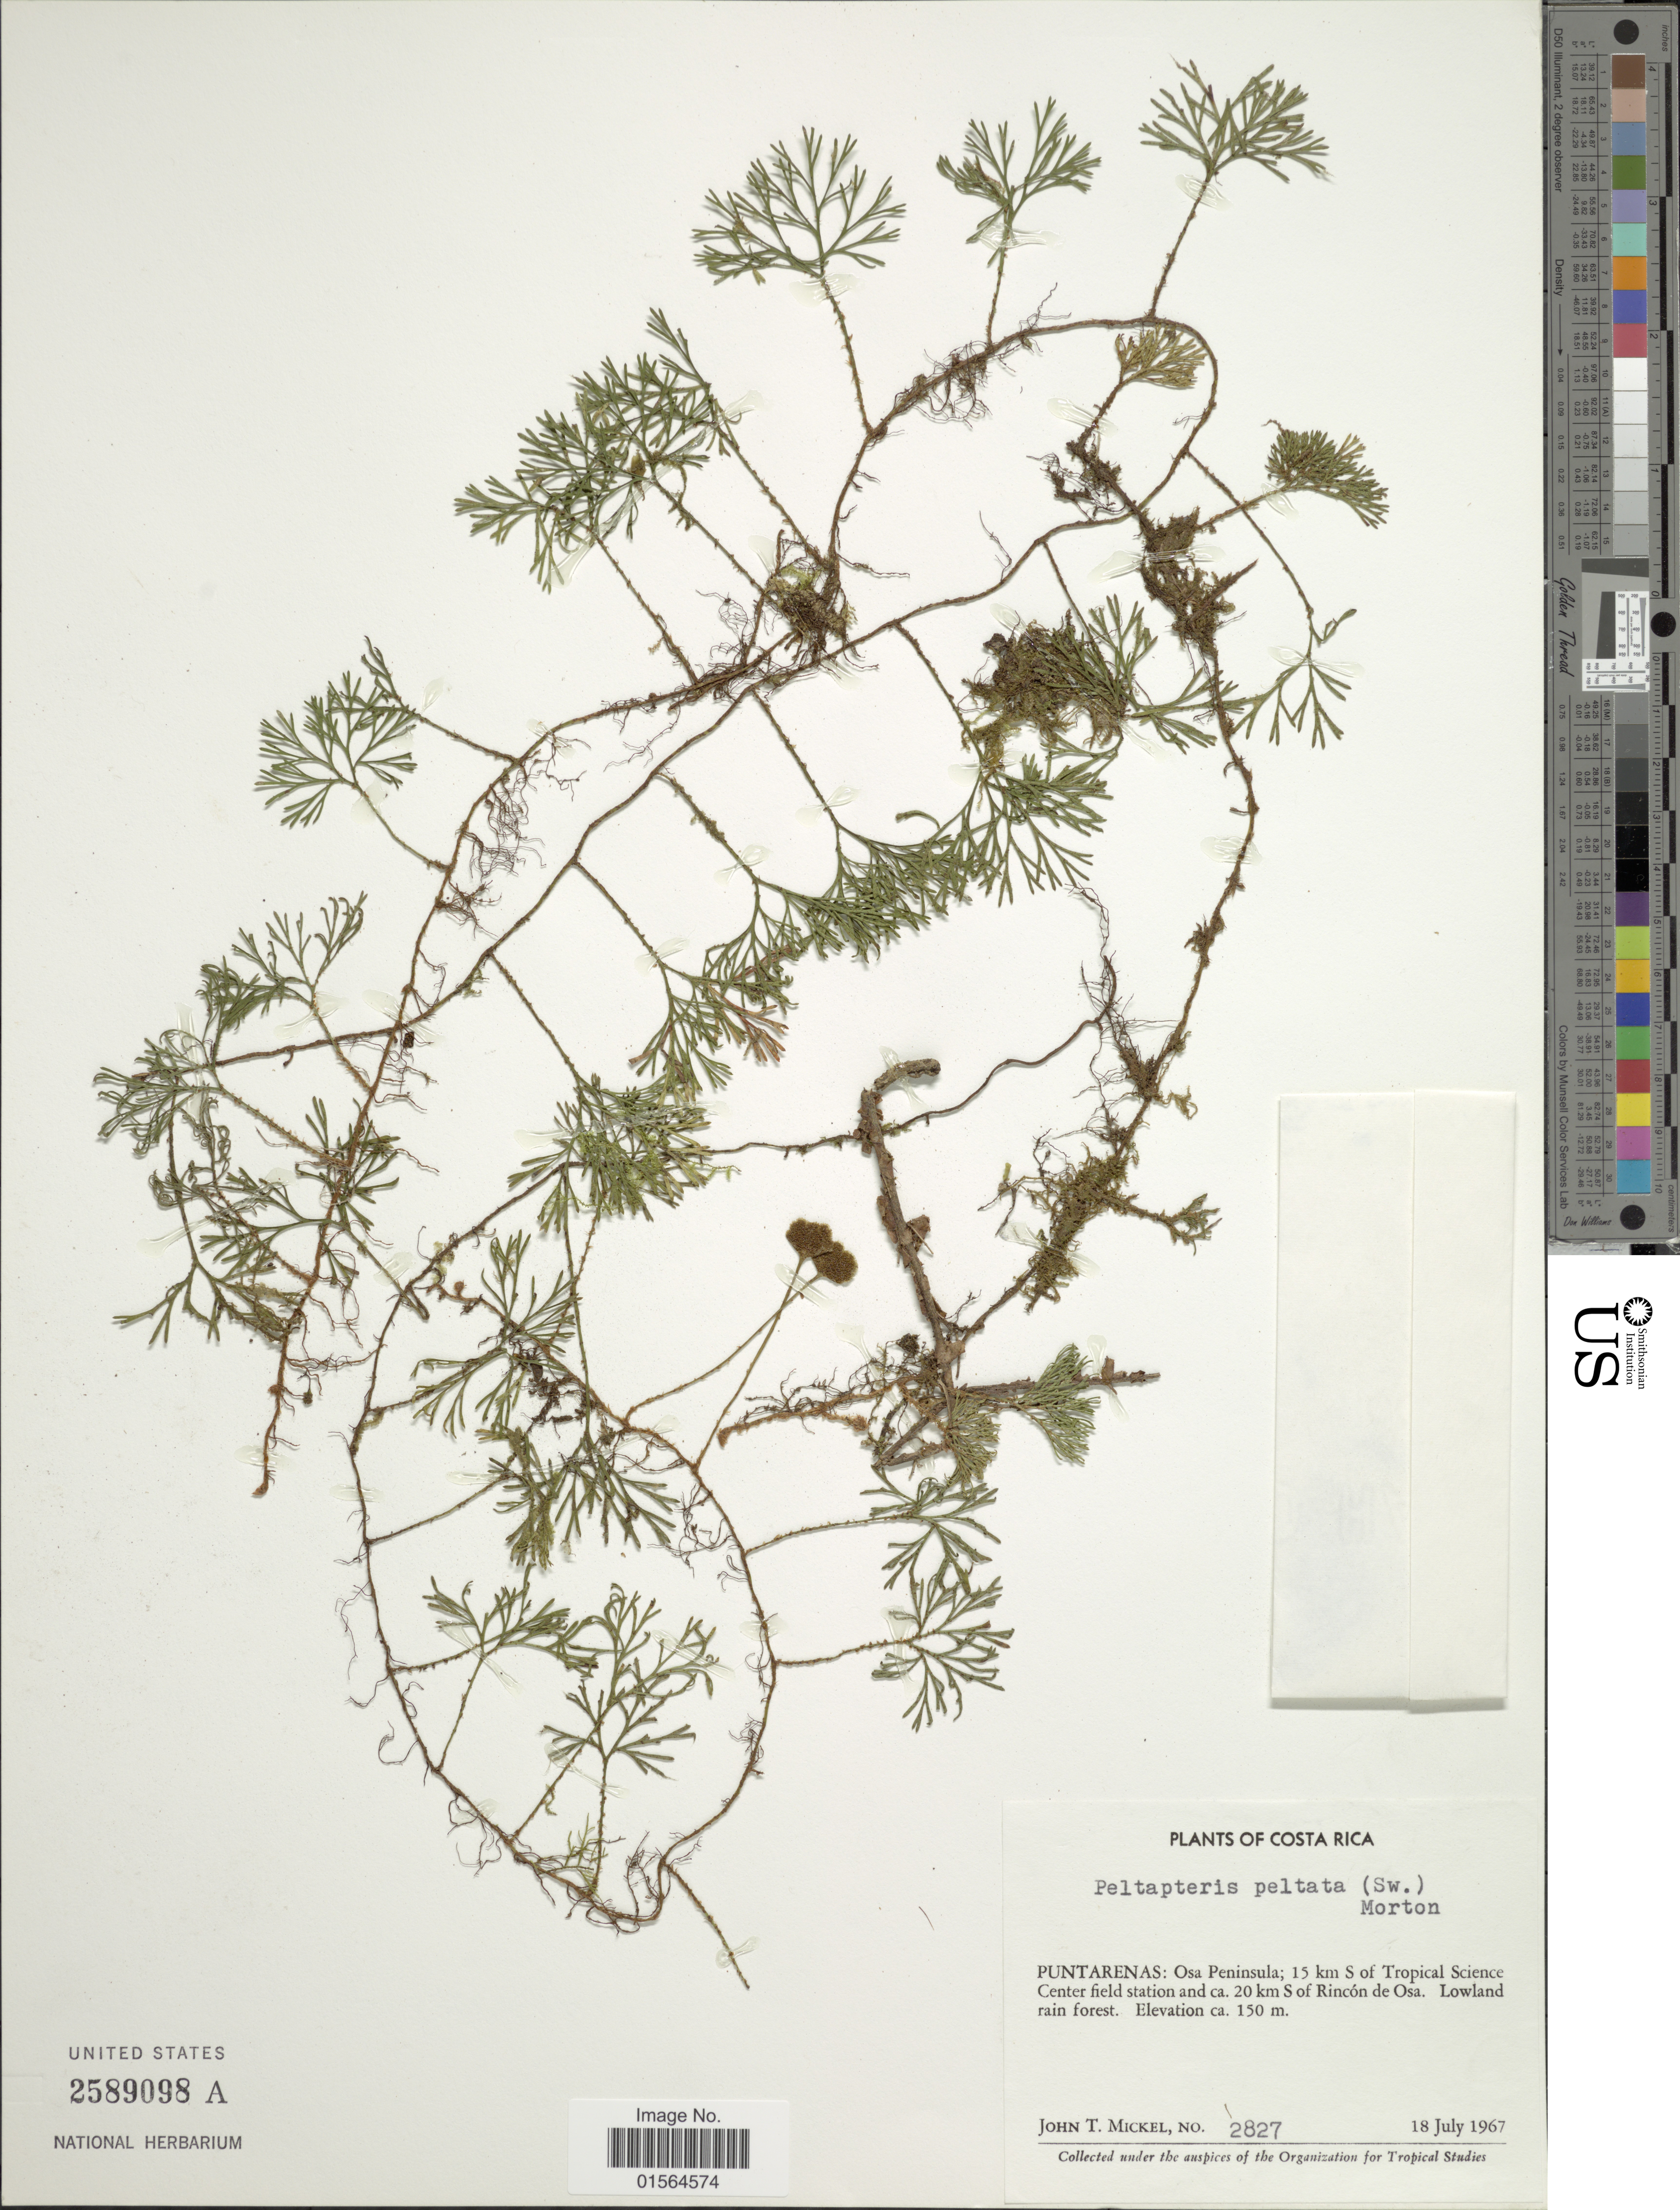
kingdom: Plantae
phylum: Tracheophyta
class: Polypodiopsida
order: Polypodiales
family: Dryopteridaceae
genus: Elaphoglossum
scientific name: Elaphoglossum peltatum f. foeniculaceum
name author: (Hook. & Grev.) Mickel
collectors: J. T. Mickel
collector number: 2827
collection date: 1967-07-18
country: Costa Rica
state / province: Puntarenas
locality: Osa Peninsula, 15 km S of Tropical Science Center Field station and ca. 20 km S of Rincon de Osa. Lowland rain forest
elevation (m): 150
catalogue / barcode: US 2589098A